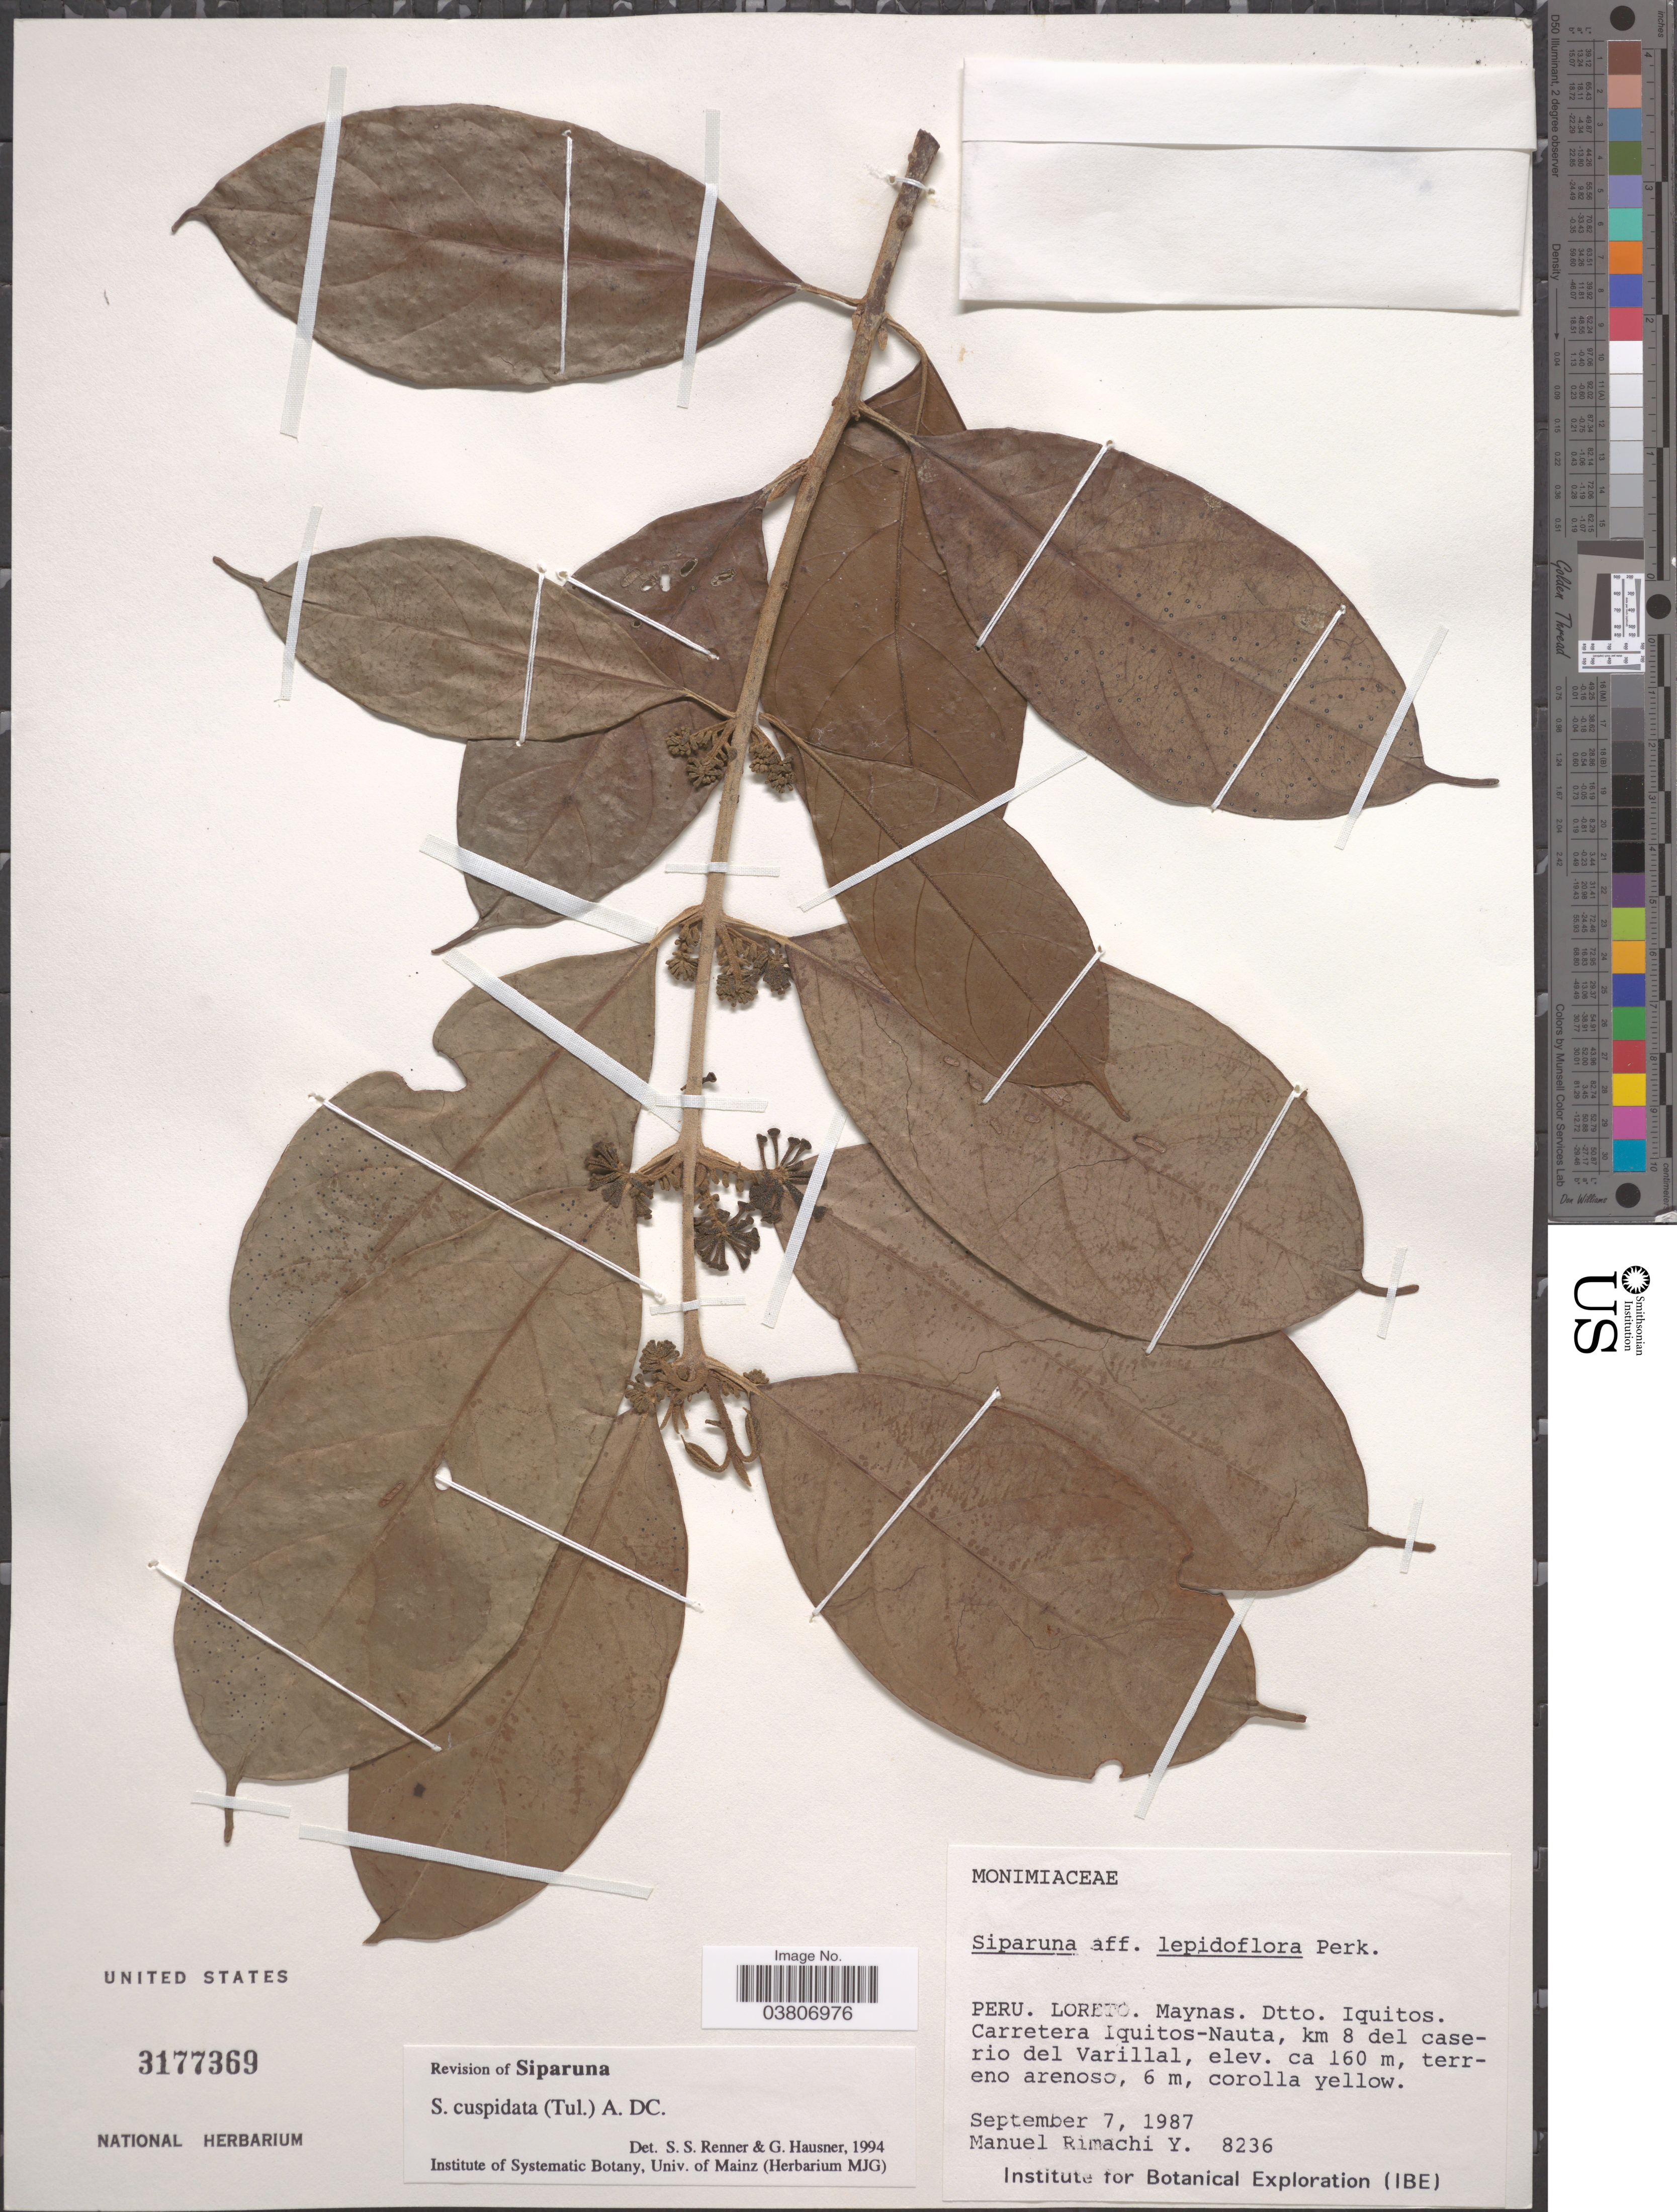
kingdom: Plantae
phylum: Tracheophyta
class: Magnoliopsida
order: Laurales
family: Siparunaceae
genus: Siparuna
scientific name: Siparuna cuspidata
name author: (Tul.) A. DC.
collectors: M. Rimachi Y.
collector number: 8236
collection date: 1987-09-07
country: Peru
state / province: Loreto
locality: Maynas. Dtto. Iquitos. Carretera Iquitos-Nauta, km 8 del caserio del Varillal.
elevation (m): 160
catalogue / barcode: US 3177369